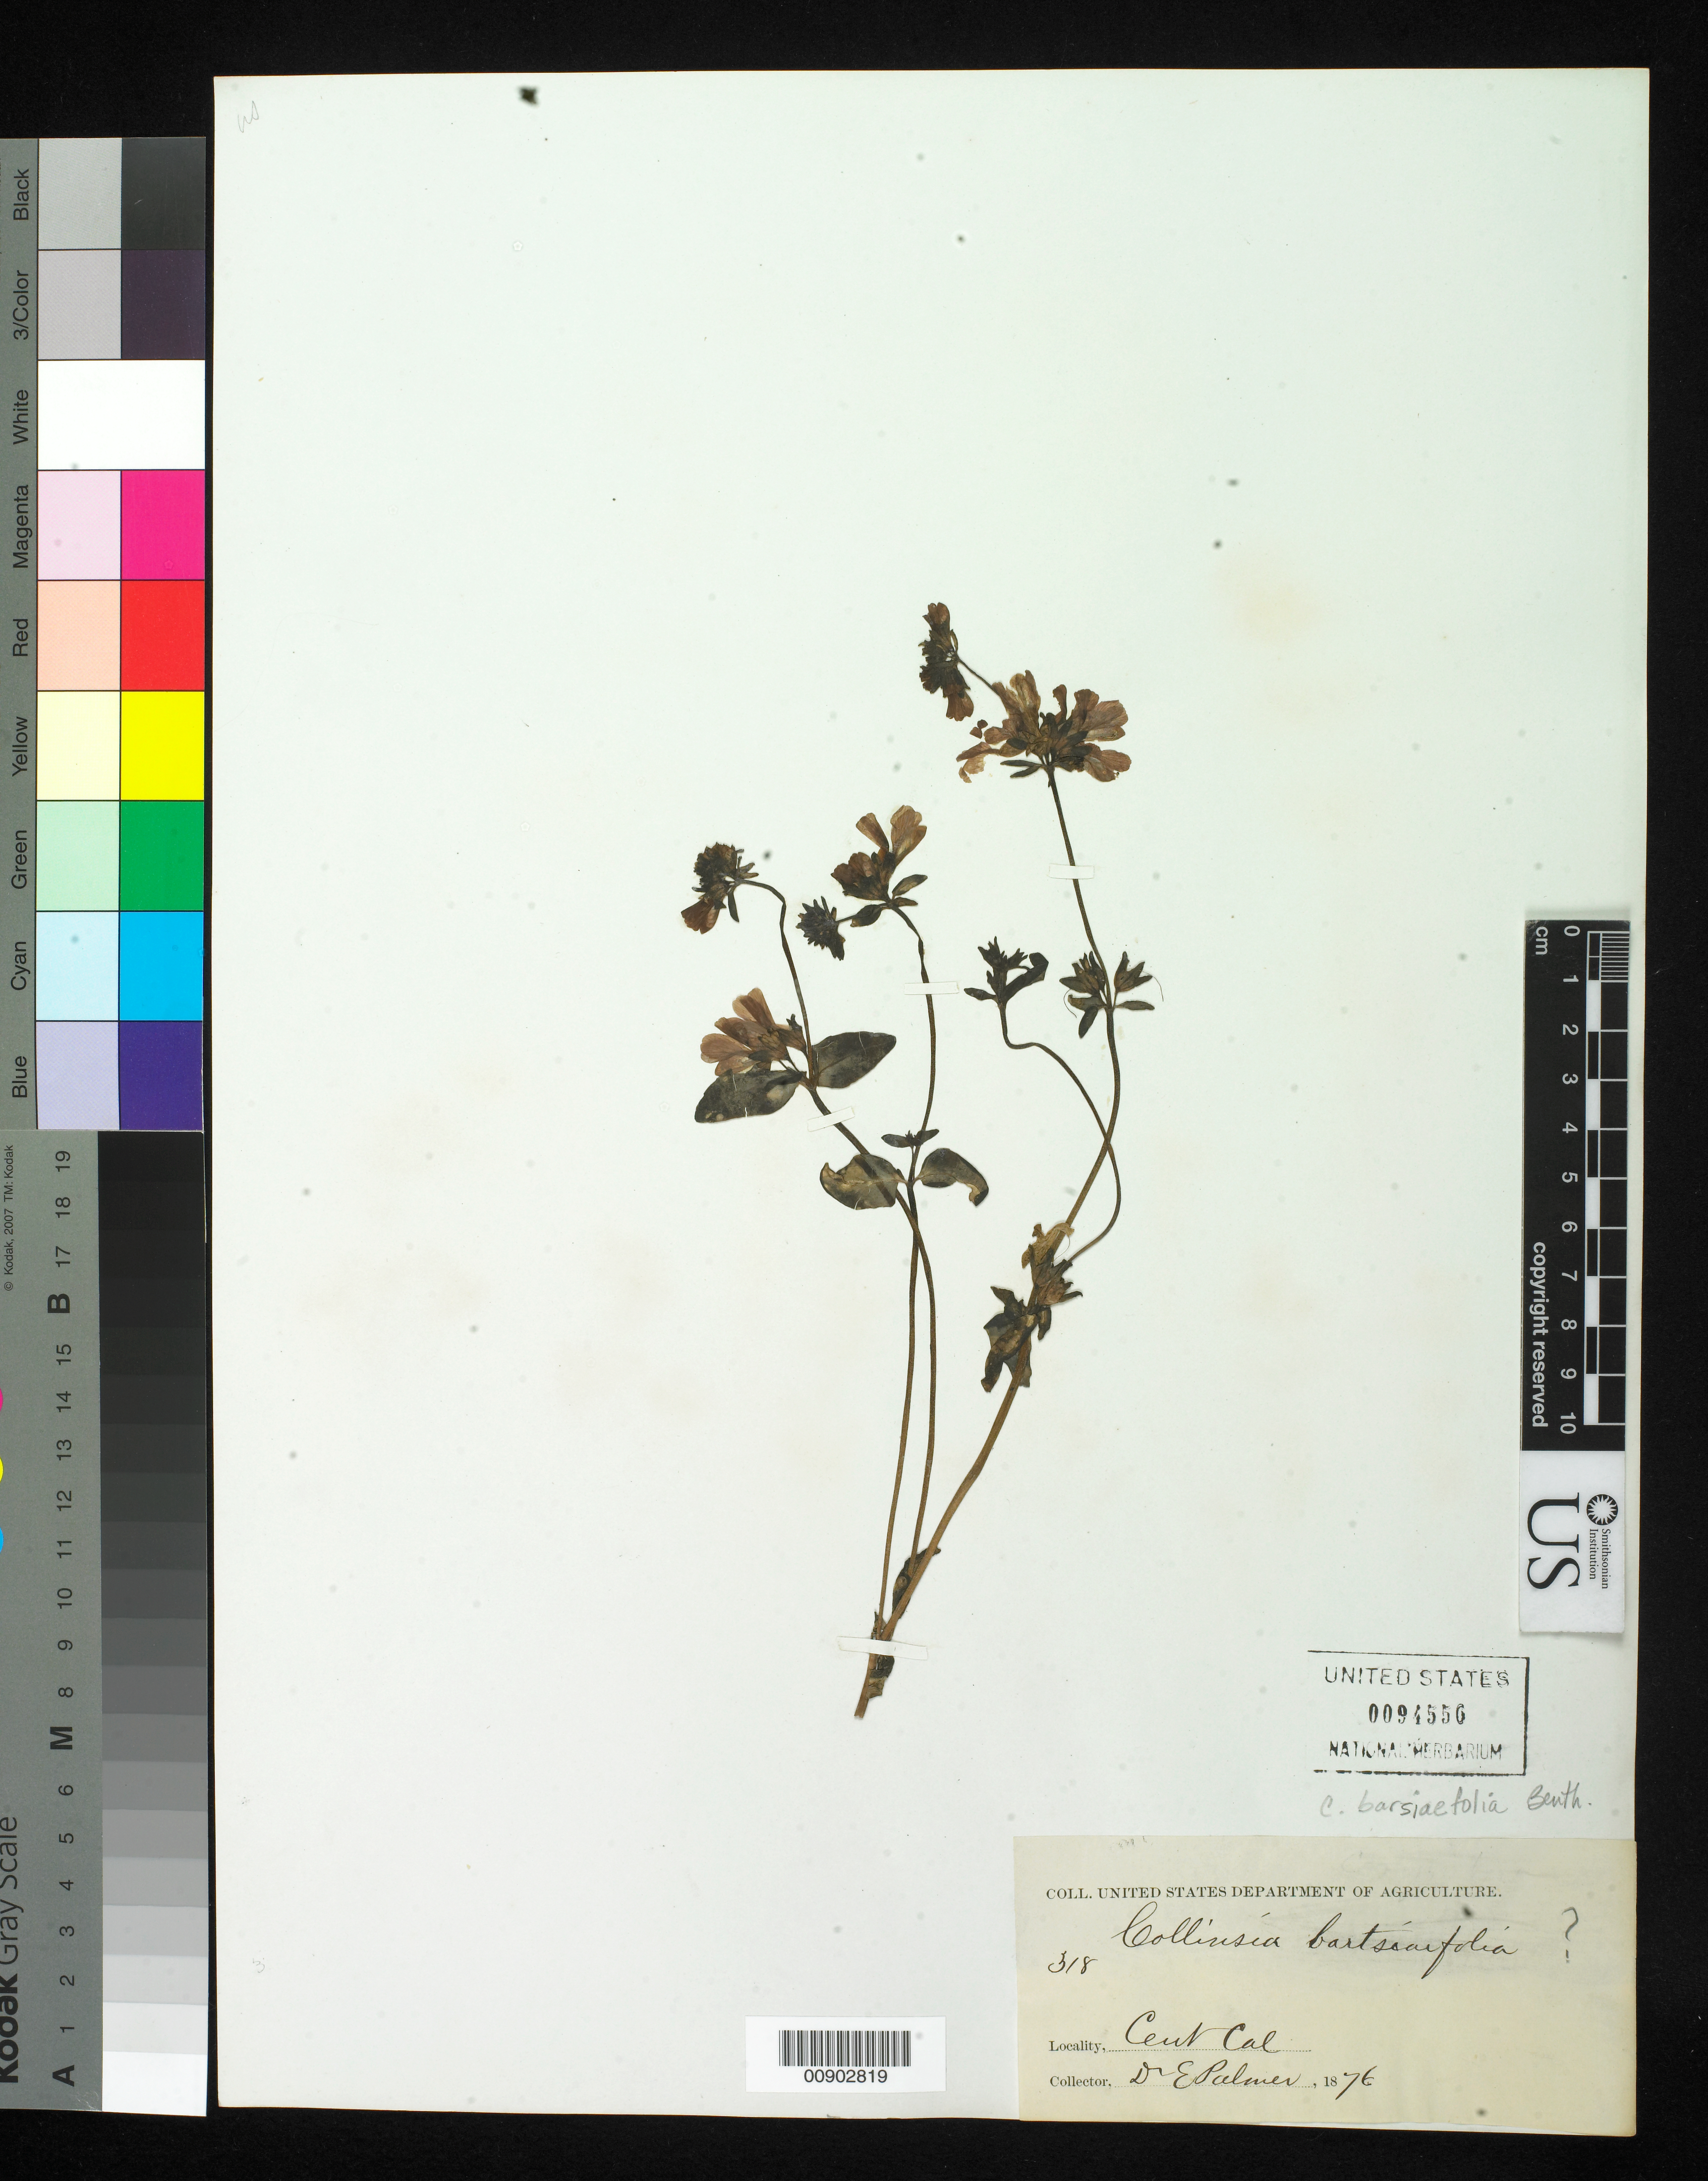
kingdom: Plantae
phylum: Tracheophyta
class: Magnoliopsida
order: Lamiales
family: Plantaginaceae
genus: Collinsia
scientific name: Collinsia bartsiifolia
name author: Benth.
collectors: E. Palmer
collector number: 318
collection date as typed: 1876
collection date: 1876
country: United States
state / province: California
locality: Central California.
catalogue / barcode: US 94556